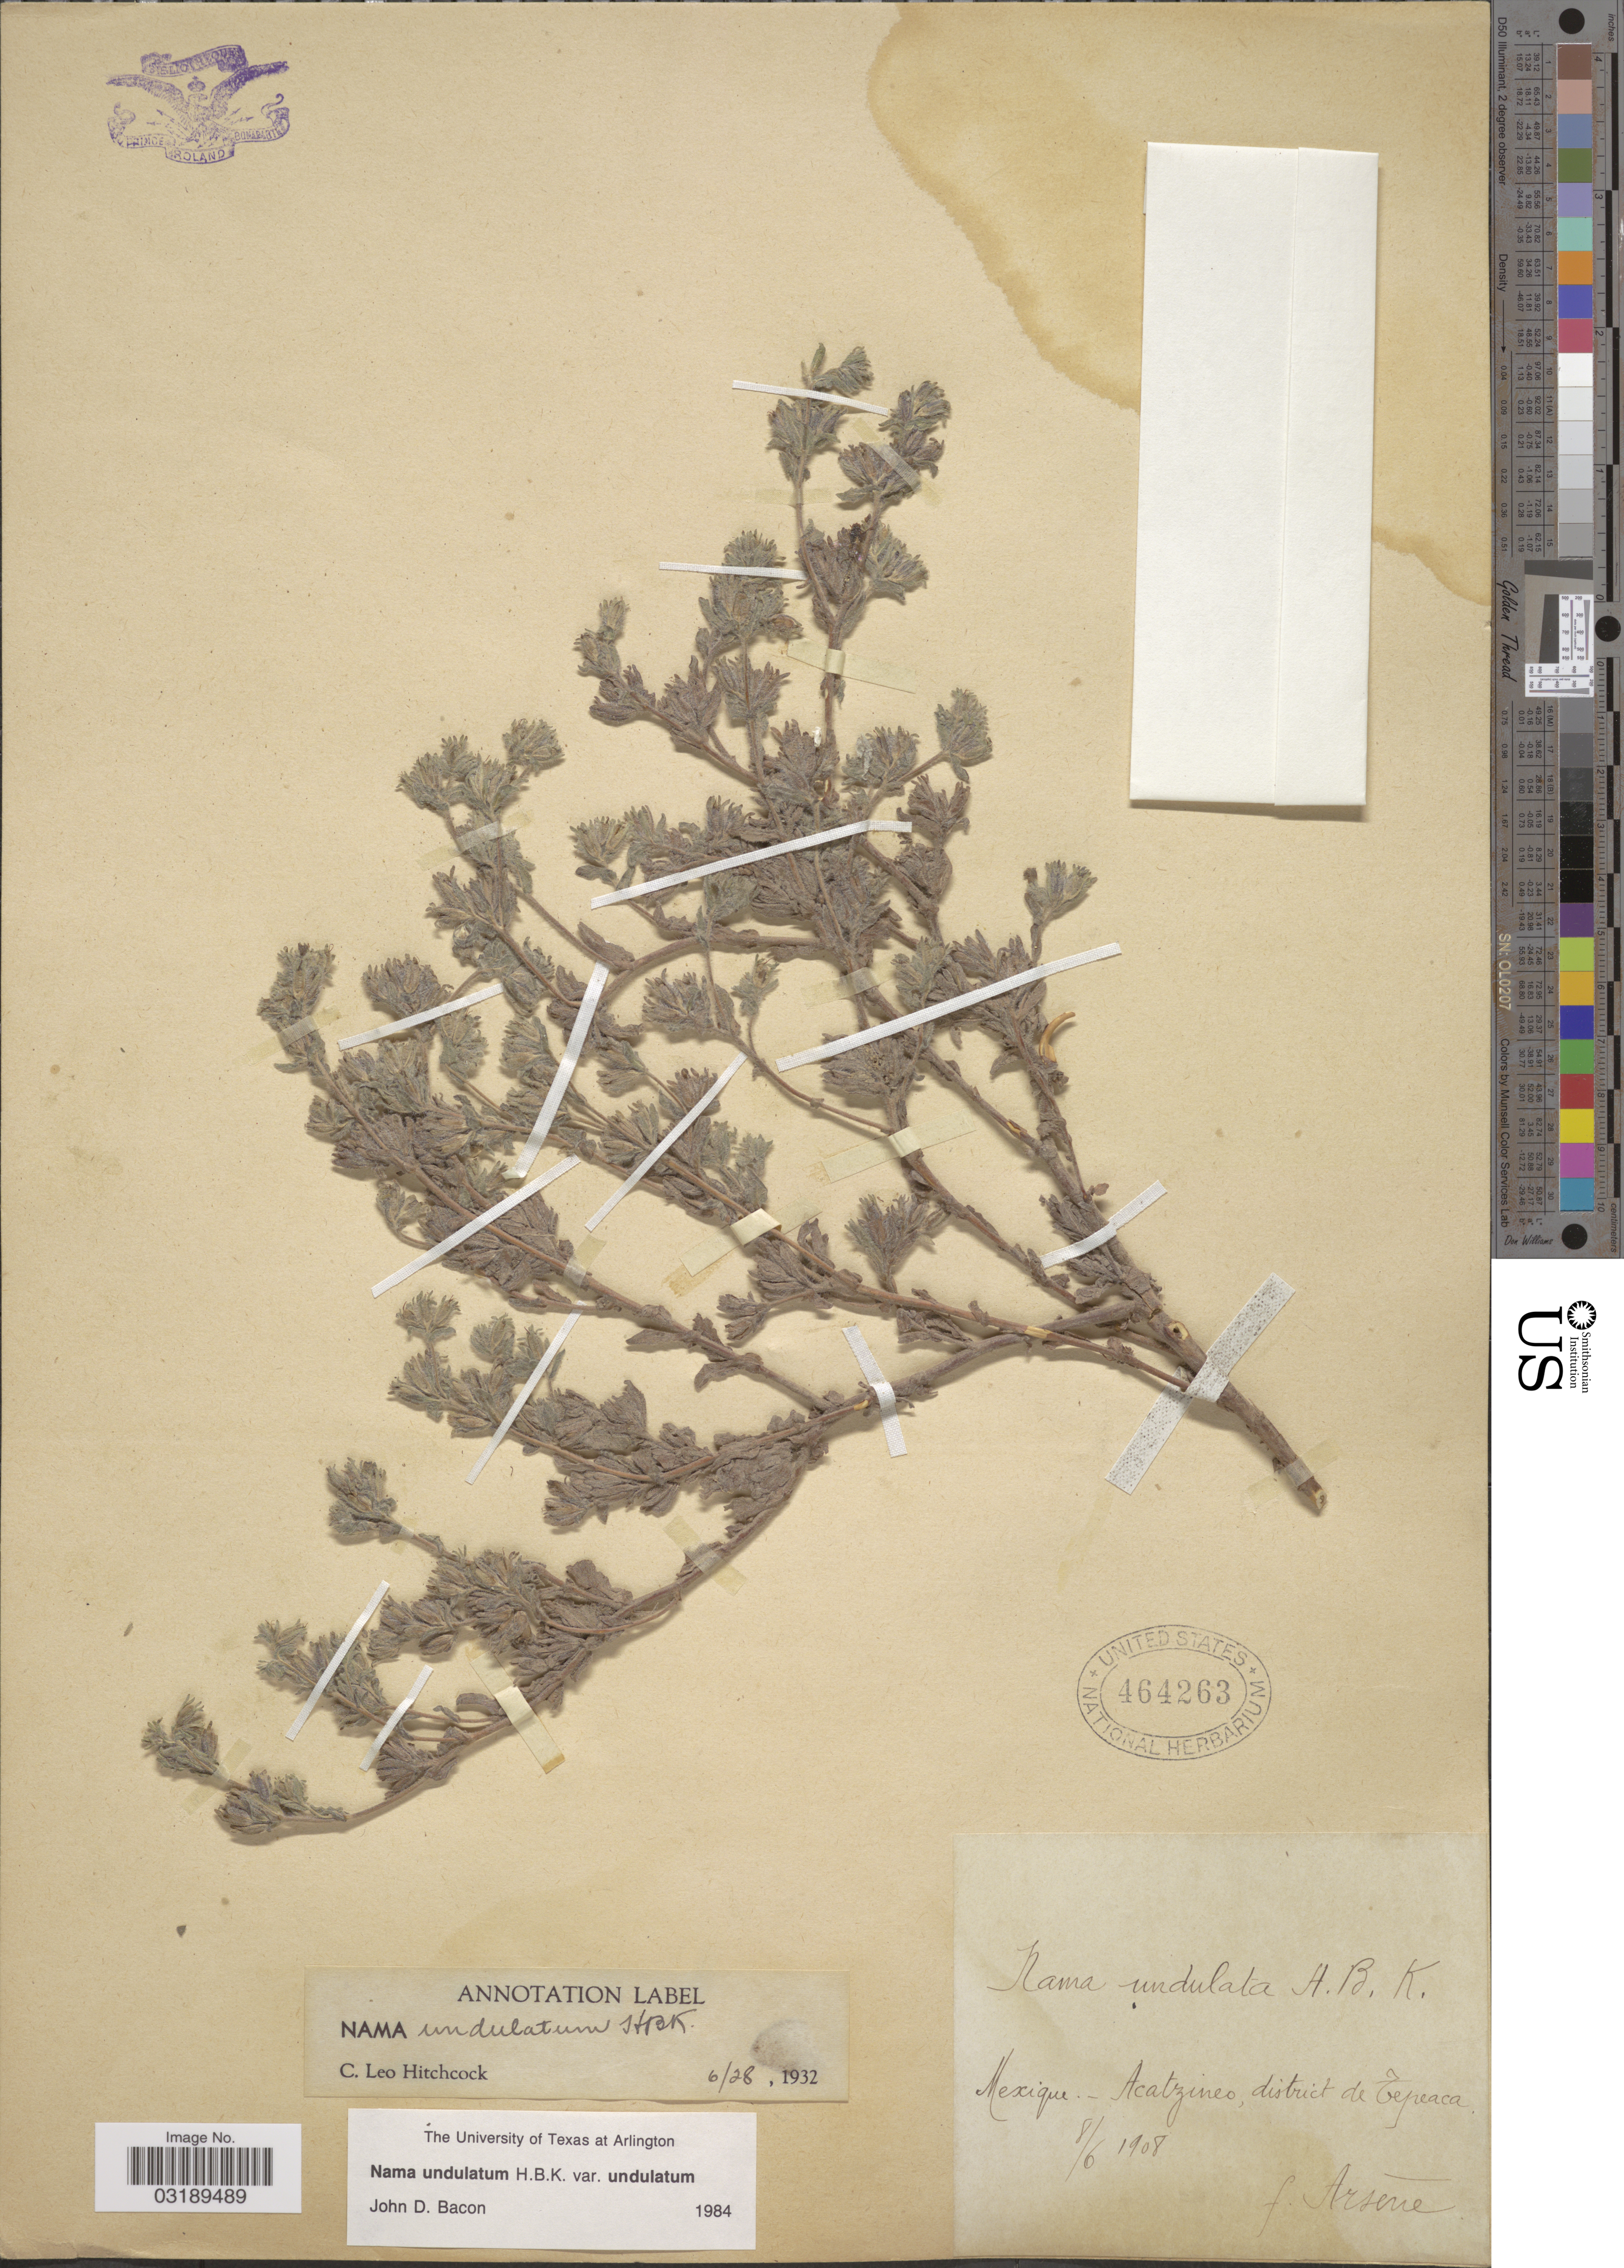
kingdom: Plantae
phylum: Tracheophyta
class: Magnoliopsida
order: Boraginales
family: Namaceae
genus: Nama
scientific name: Nama undulatum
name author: Kunth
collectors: F. Arsène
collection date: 1908-06-08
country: Mexico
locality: Acatzineo, district de Tepeaca.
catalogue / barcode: US 464263